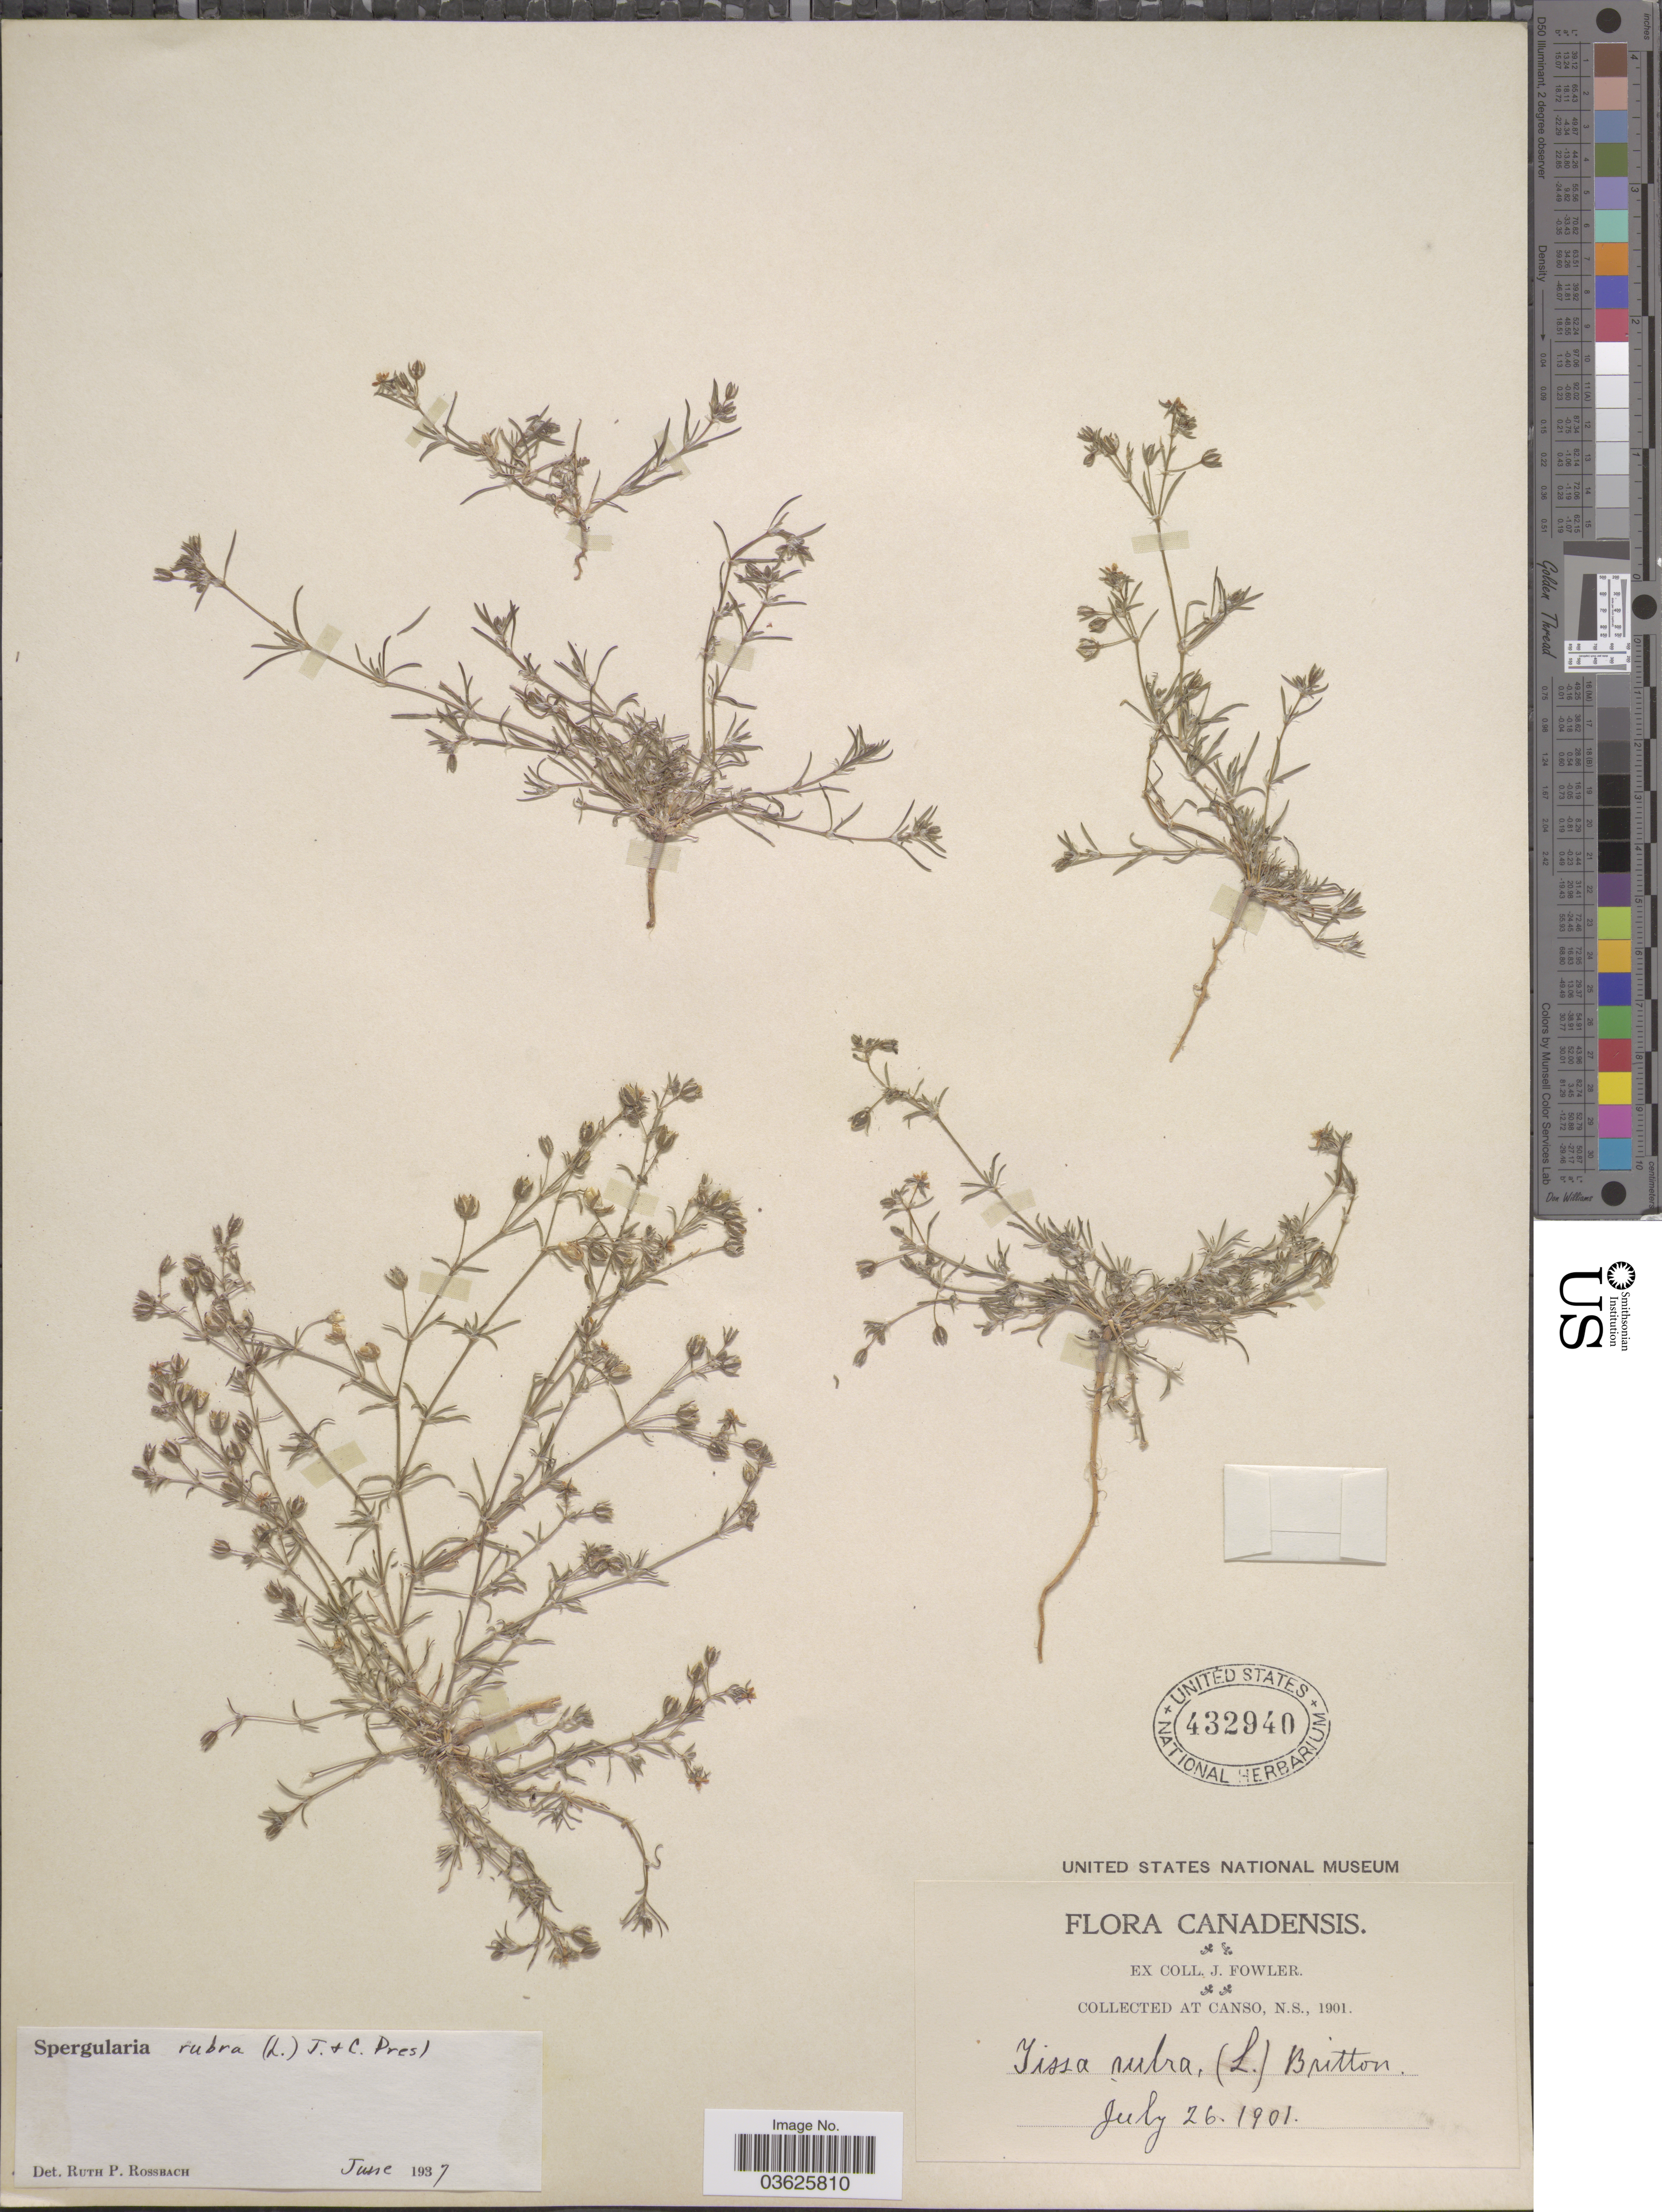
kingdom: Plantae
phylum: Tracheophyta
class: Magnoliopsida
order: Caryophyllales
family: Caryophyllaceae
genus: Spergularia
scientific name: Spergularia rubra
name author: (L.) J. Presl & C. Presl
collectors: J. Fowler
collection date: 1901-07-26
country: Canada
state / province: Nova Scotia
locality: At Canso.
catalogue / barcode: US 432940